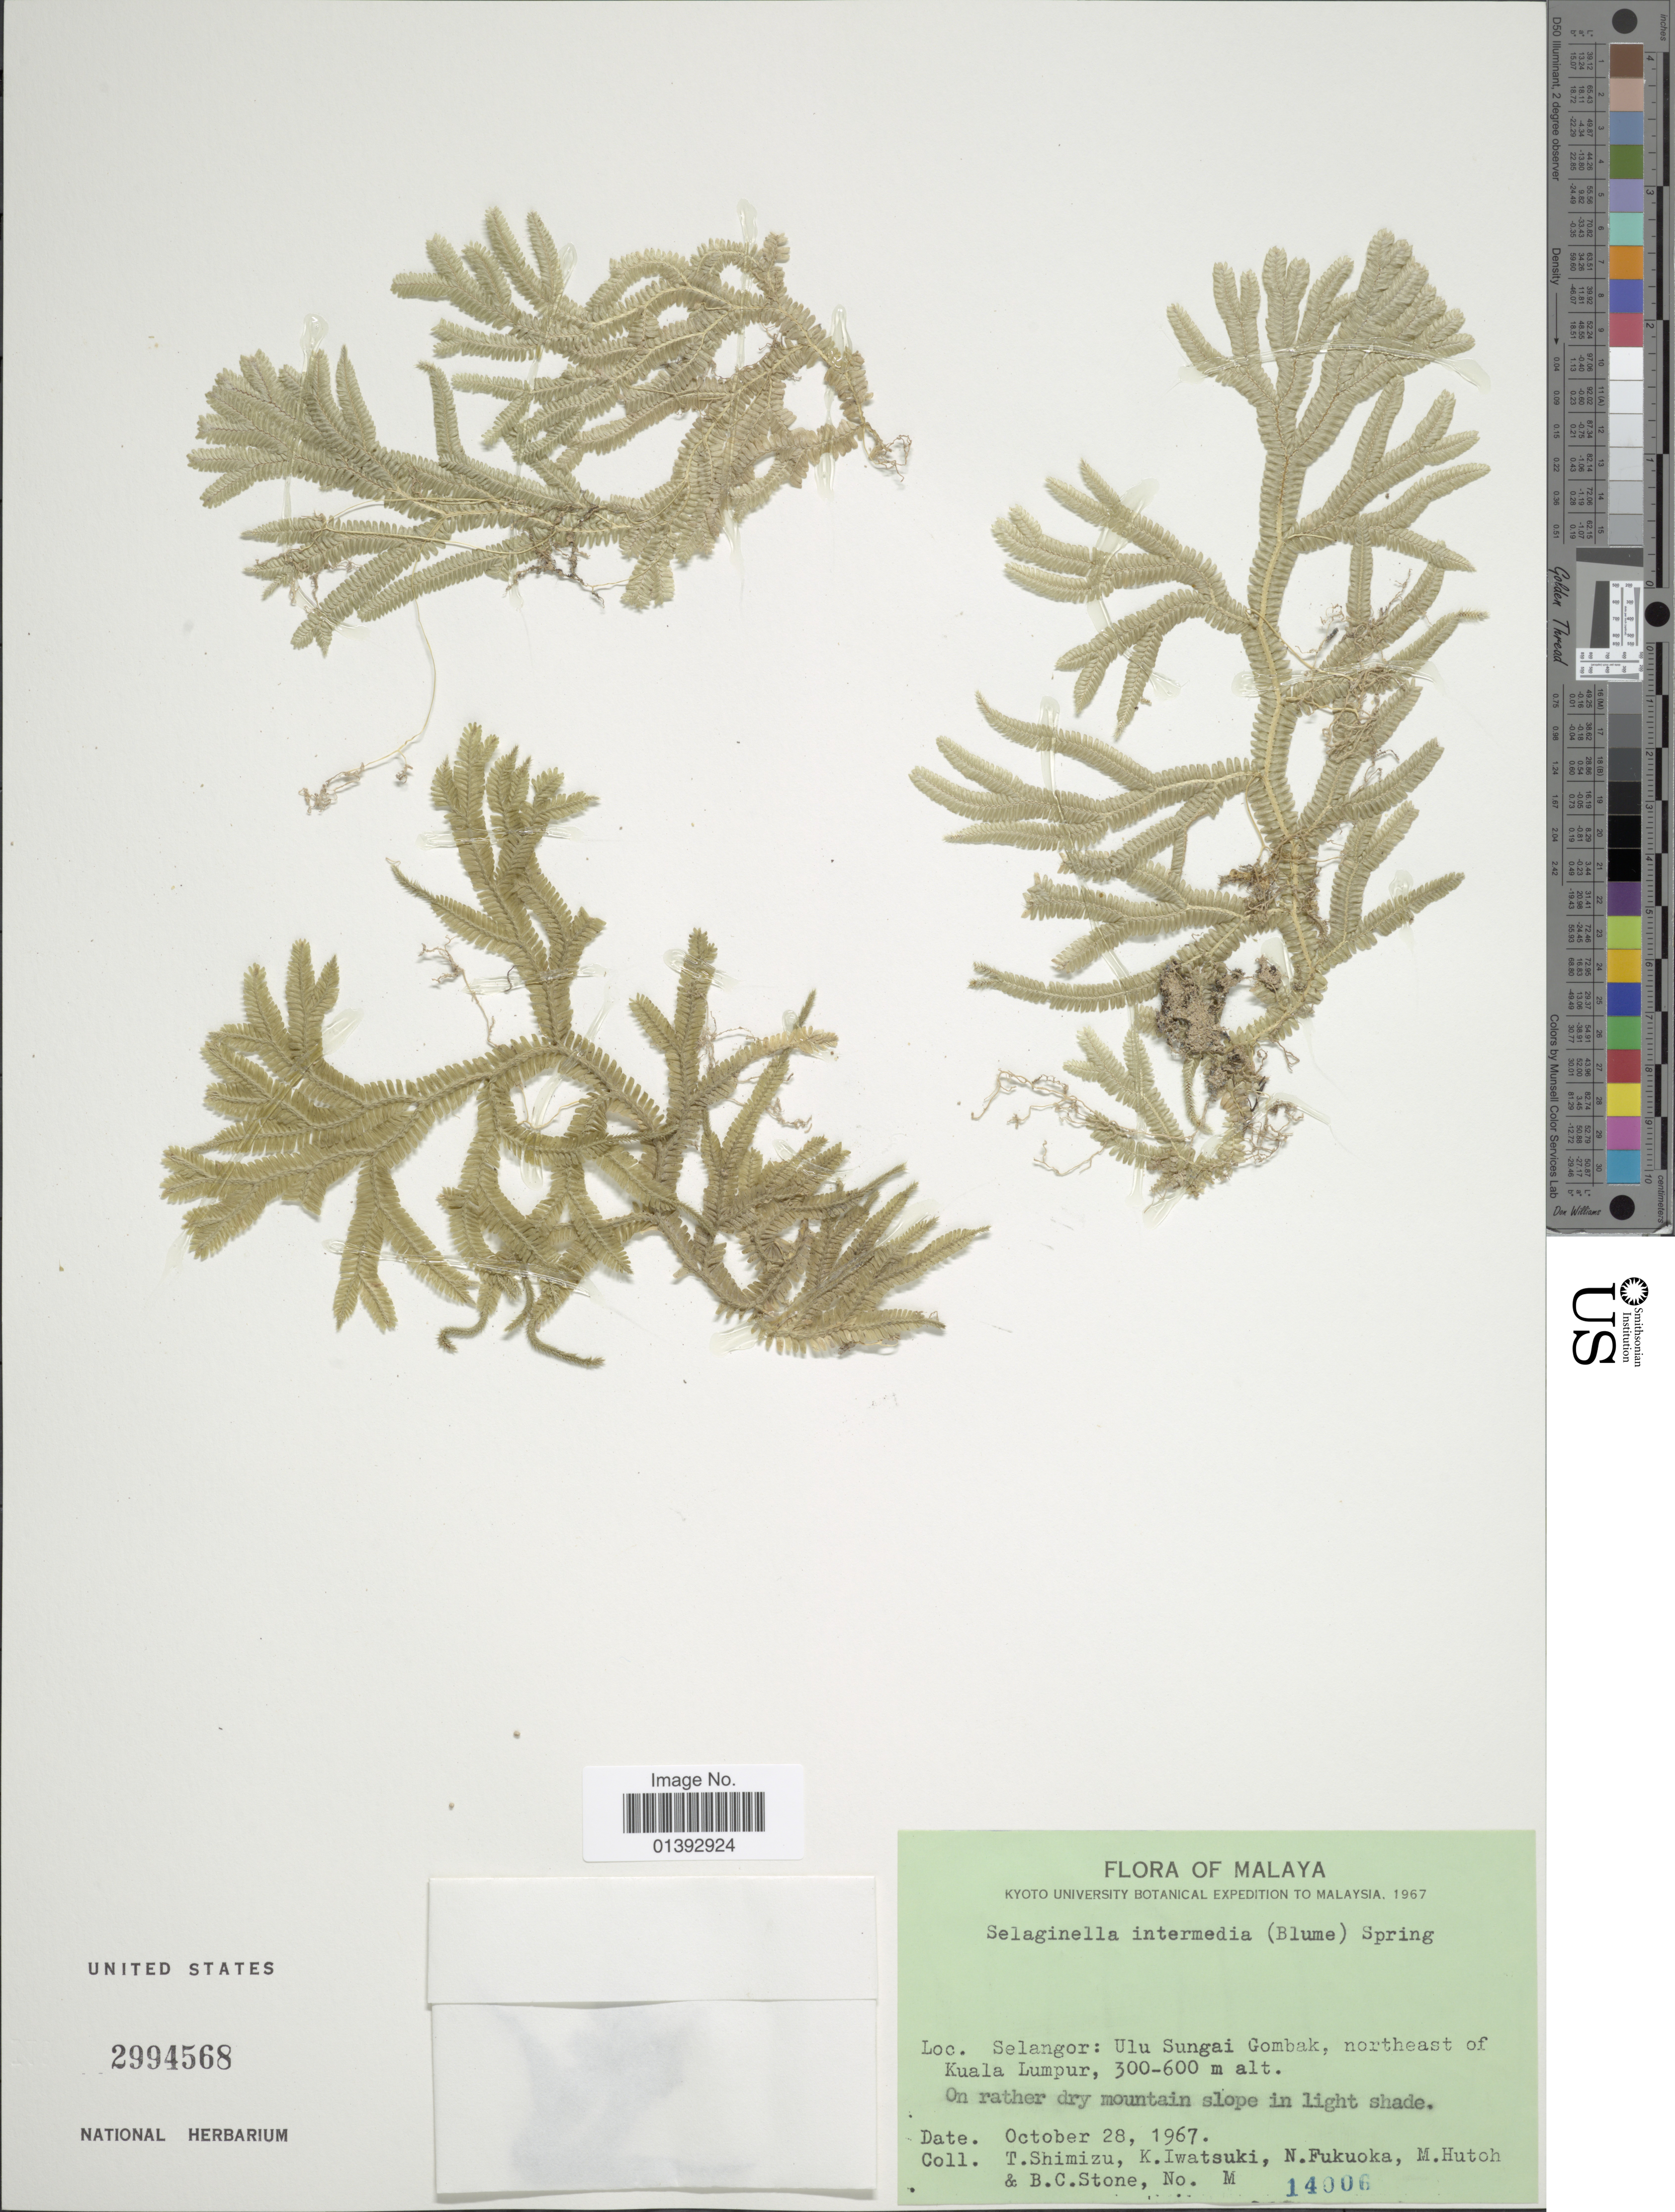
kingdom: Plantae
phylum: Tracheophyta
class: Lycopodiopsida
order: Selaginellales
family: Selaginellaceae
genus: Selaginella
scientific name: Selaginella intermedia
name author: (Blume) Spring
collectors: T. Shimizu, K. Iwatsuki, N. Fukuoka, M. Hutoh & B. C. Stone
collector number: M14006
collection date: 1967-10-28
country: Malaysia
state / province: Selangor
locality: Ulu Sungai Gombak, northeast of Kuala Lumpur, on rather dry mountain slope in light shade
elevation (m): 300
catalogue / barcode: US 2994568